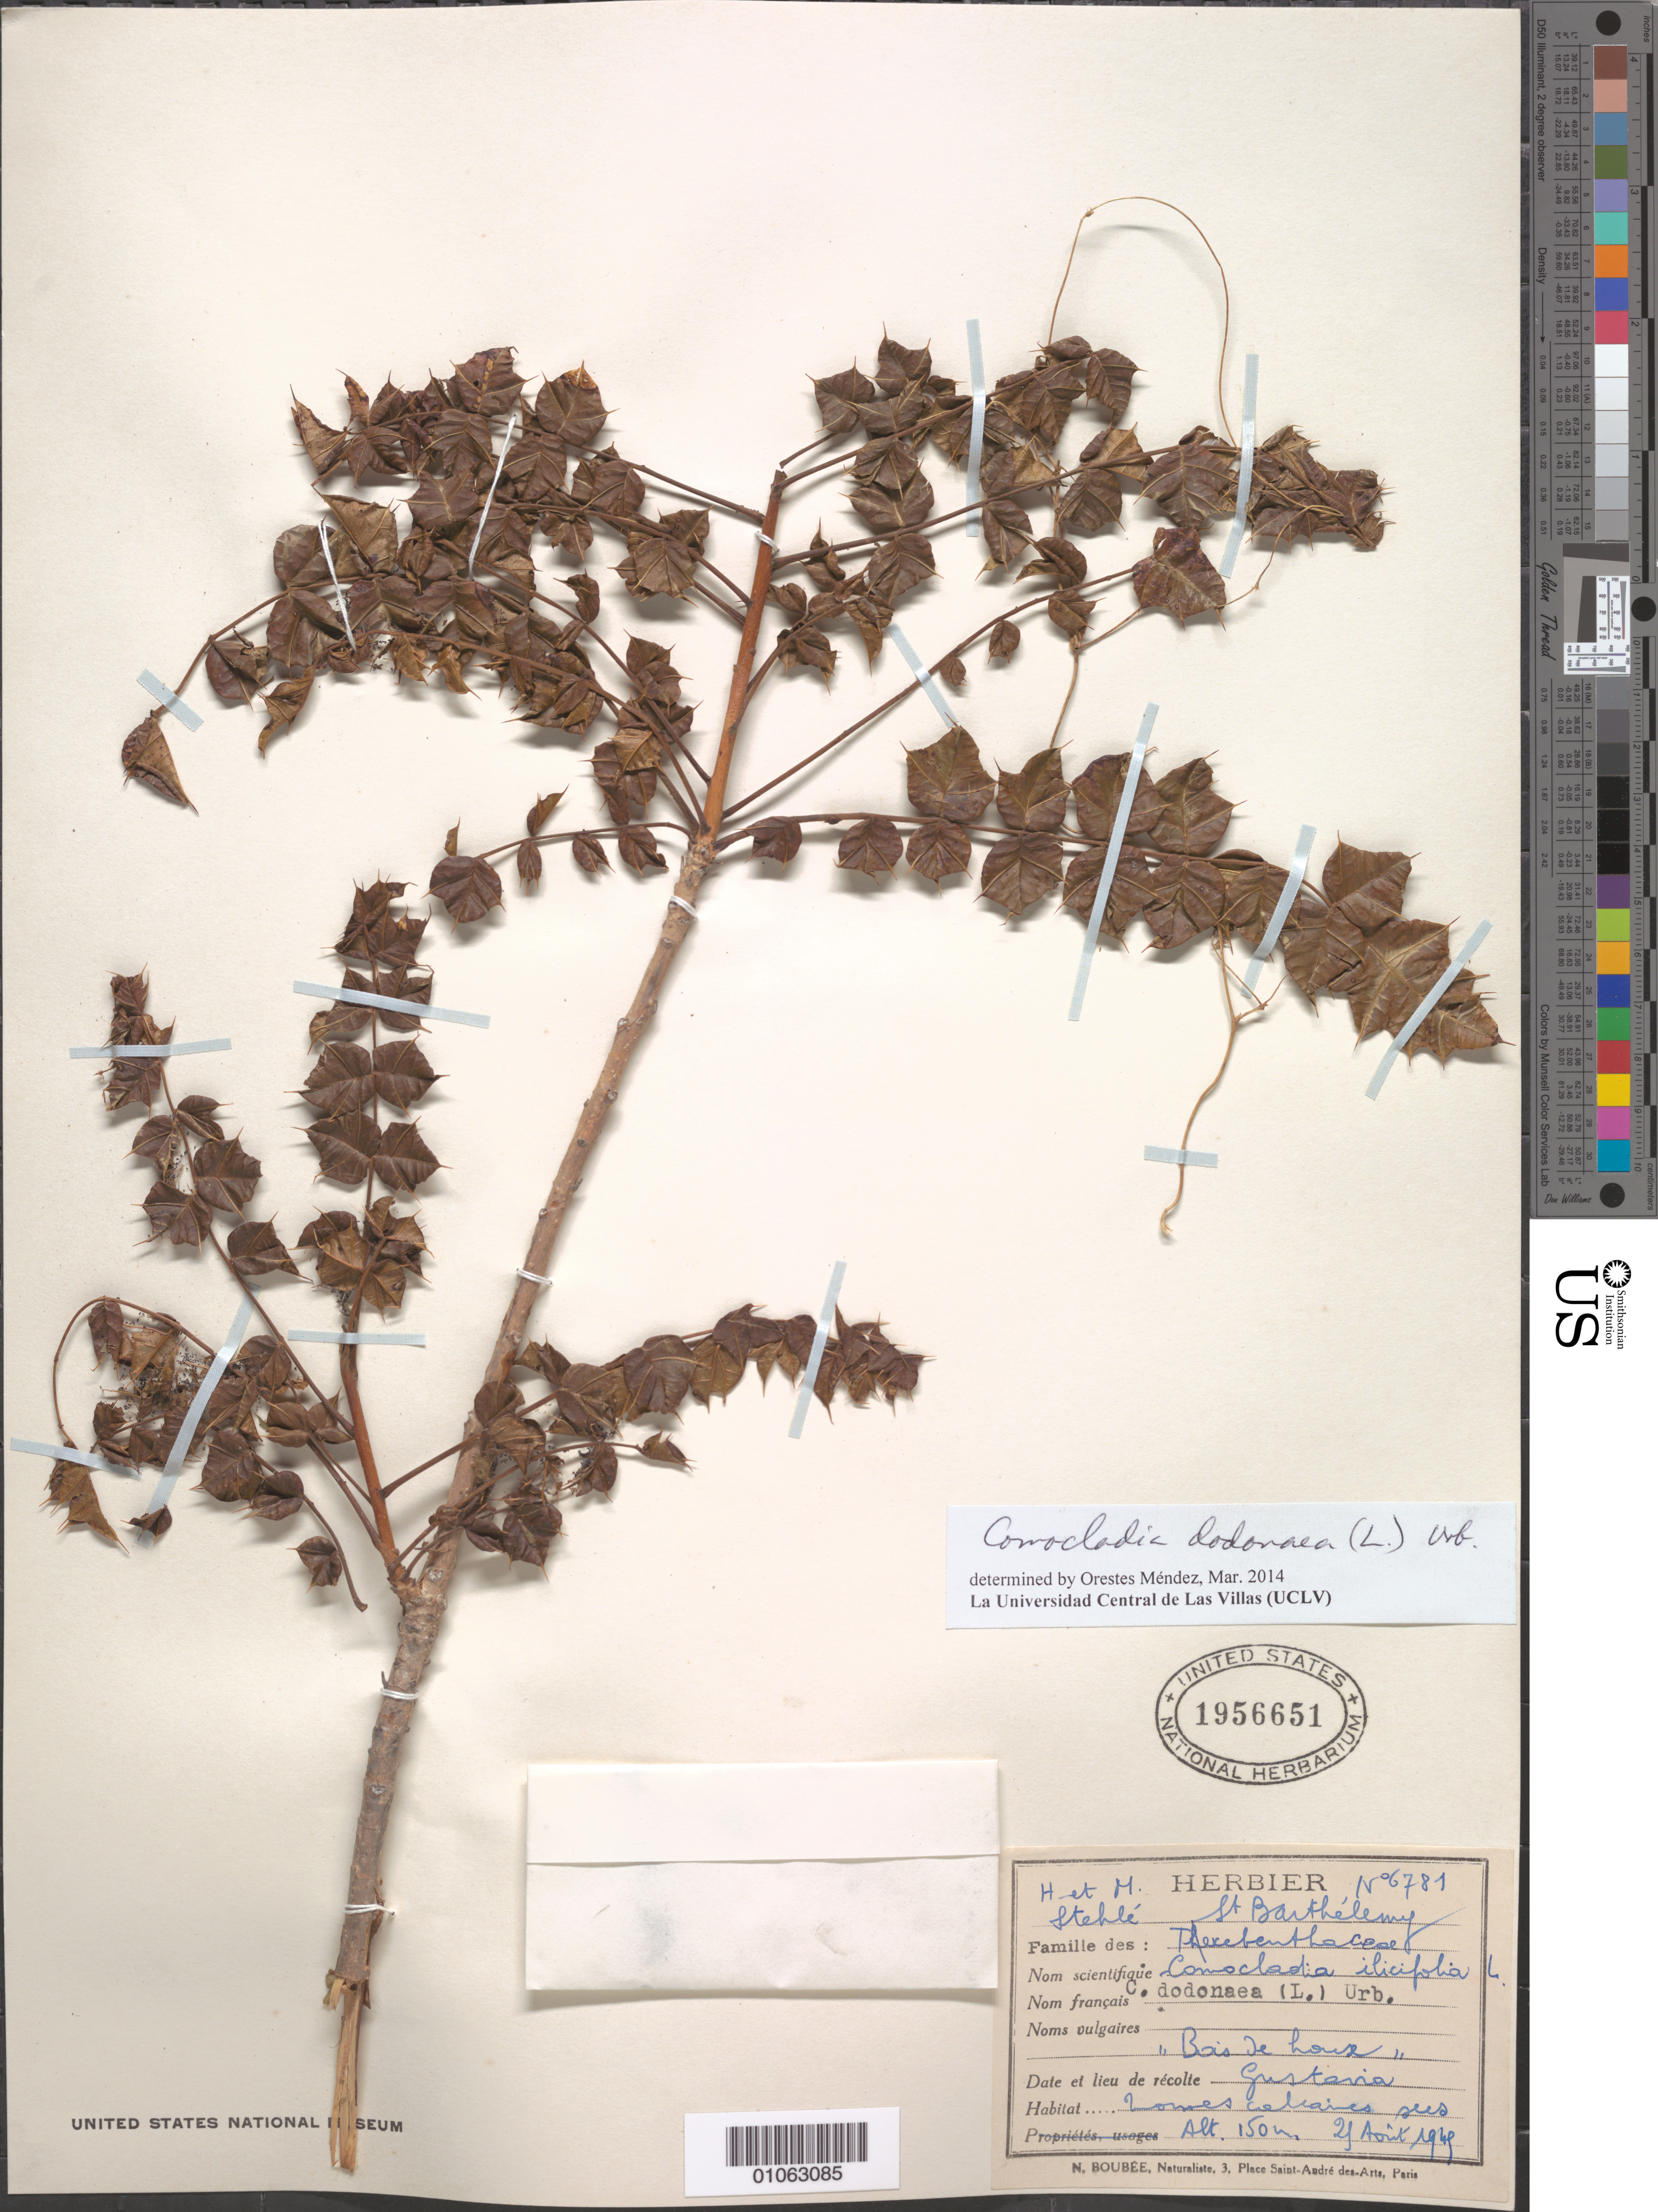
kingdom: Plantae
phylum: Tracheophyta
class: Magnoliopsida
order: Sapindales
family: Anacardiaceae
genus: Comocladia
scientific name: Comocladia dodonaea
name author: (L.) Urb.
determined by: Méndez, Orestes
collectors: H. Stehlé & M. Stehlé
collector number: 6781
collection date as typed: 21 Apr 1948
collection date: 1948-04-21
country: Saint Barthélemy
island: St. Barthélemy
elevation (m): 150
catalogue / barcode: US 1956651